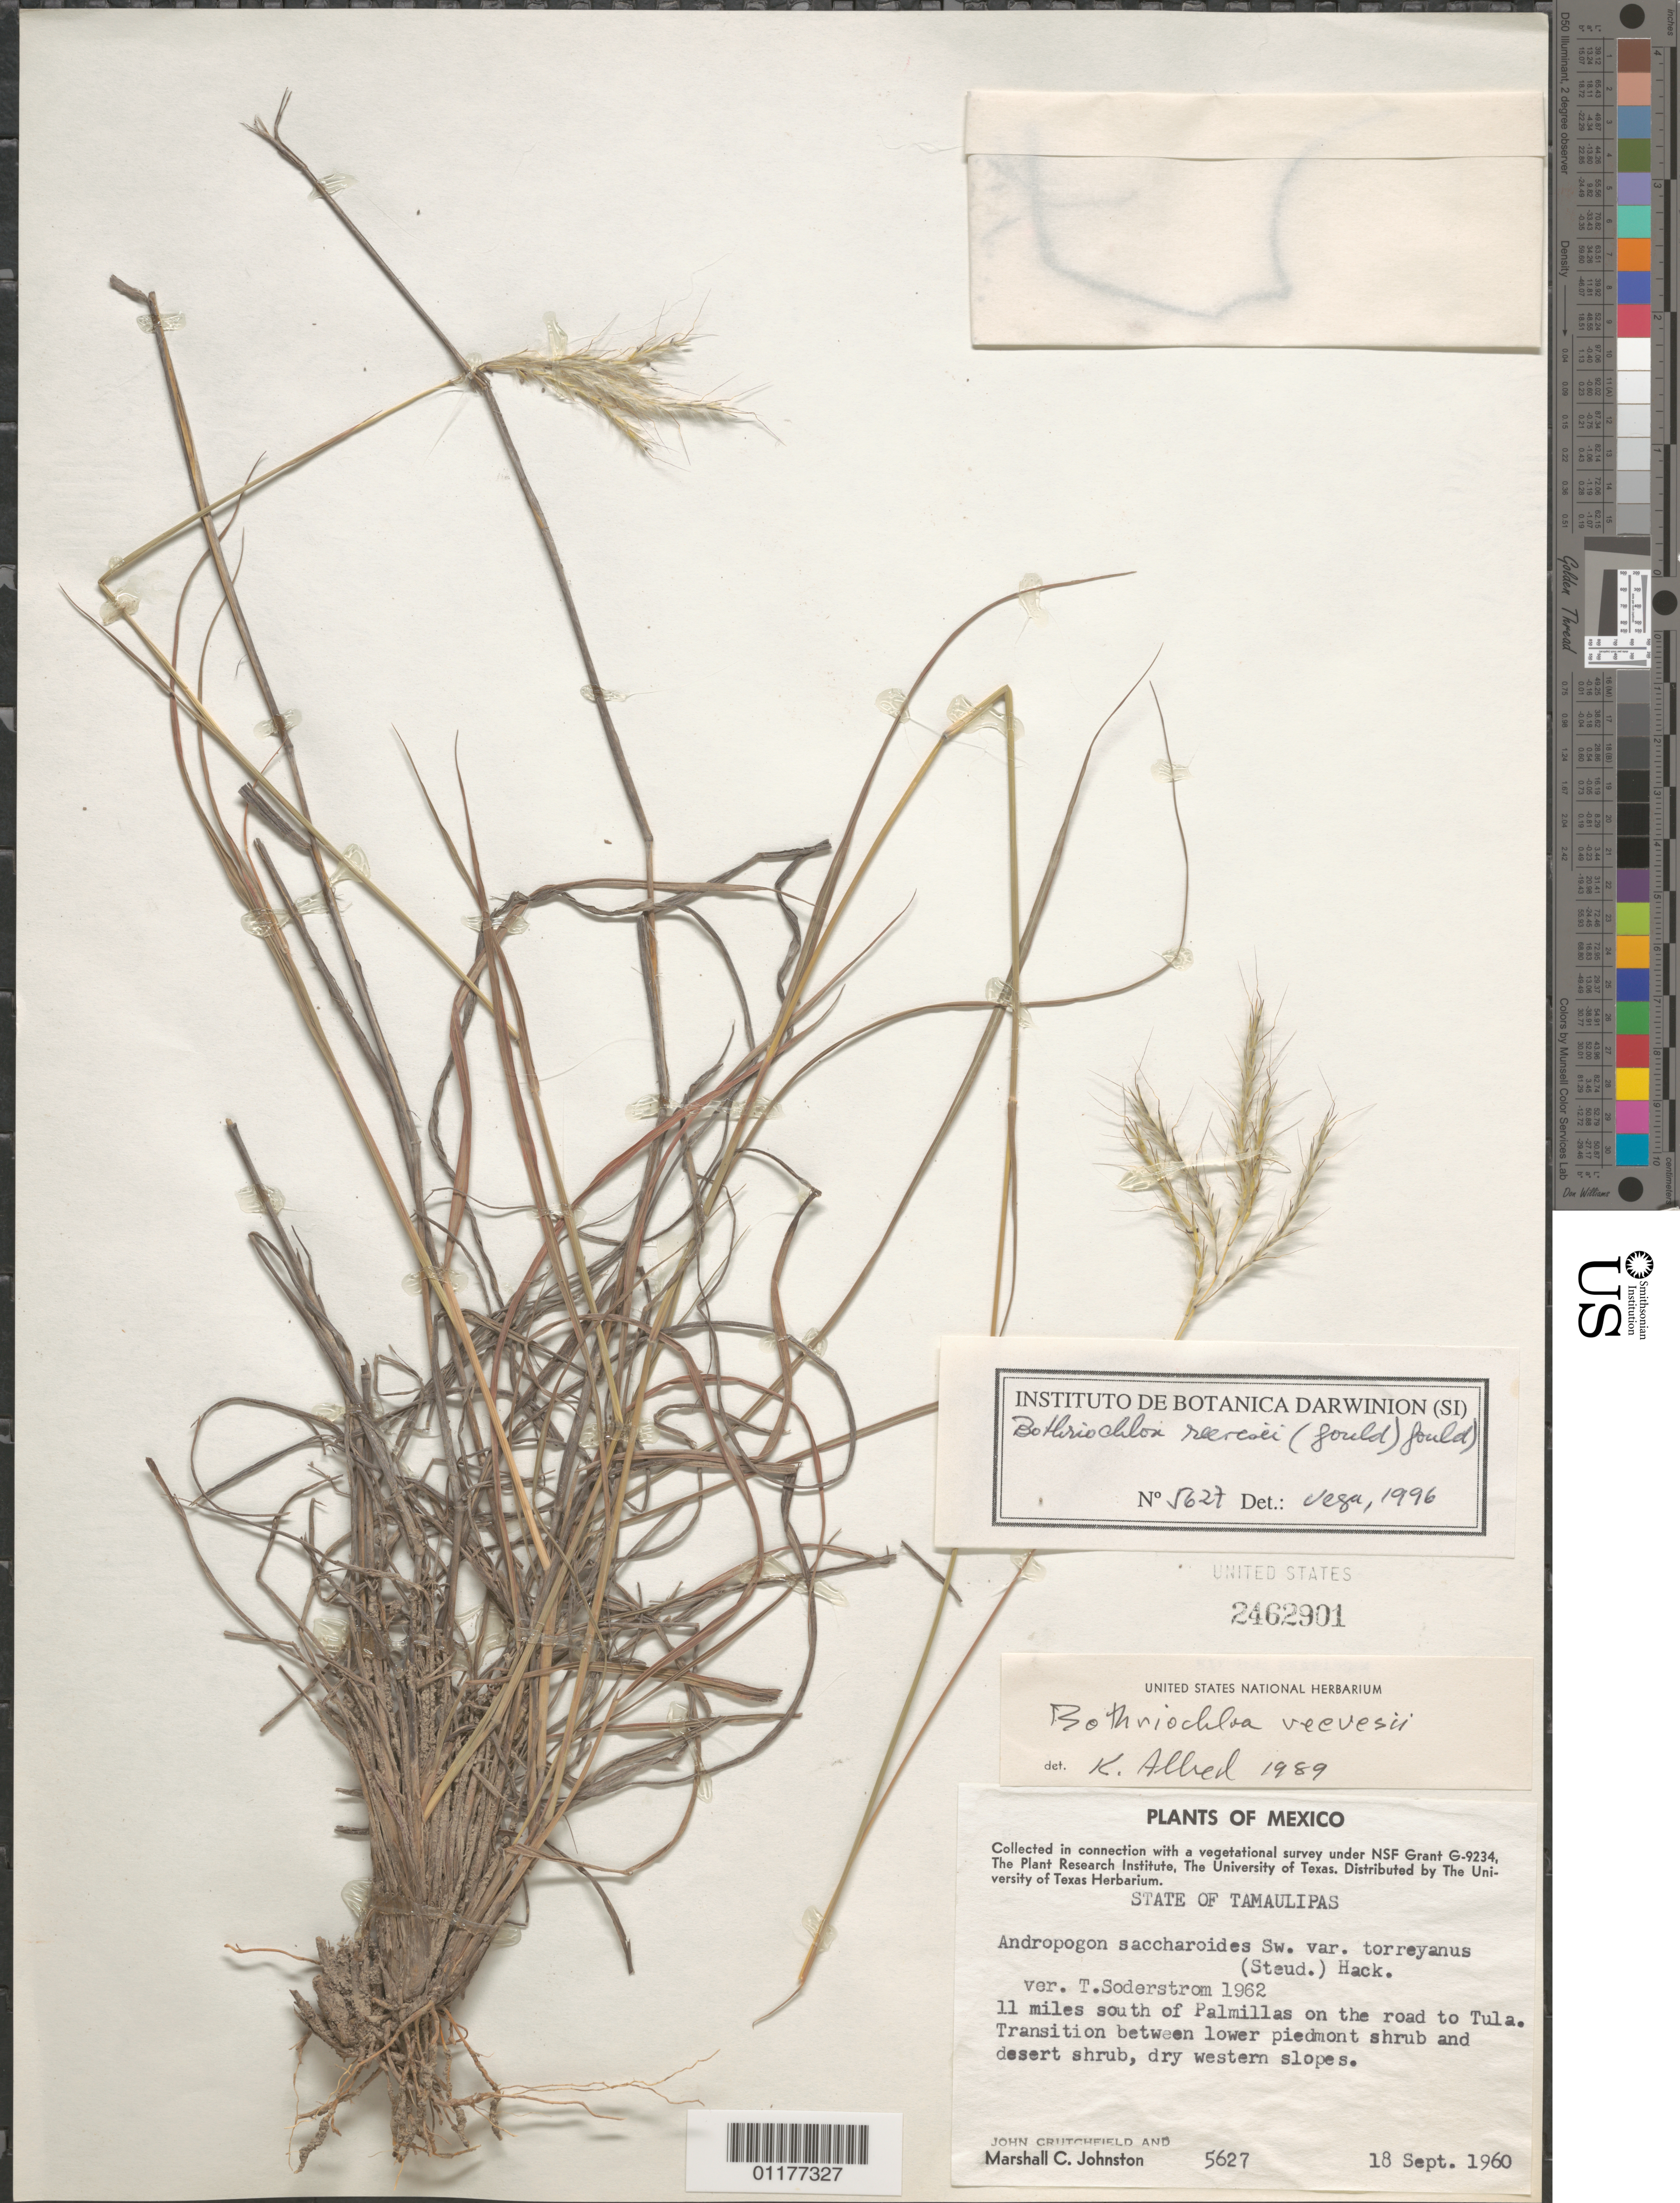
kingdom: Plantae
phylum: Tracheophyta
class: Liliopsida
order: Poales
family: Poaceae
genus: Bothriochloa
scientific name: Bothriochloa reevesii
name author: (Gould) Gould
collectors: J. Crutchfield & M. Johnston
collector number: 5627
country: Mexico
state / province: Tamaulipas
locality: S of Palmillas on the road to Tula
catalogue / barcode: US 2462901